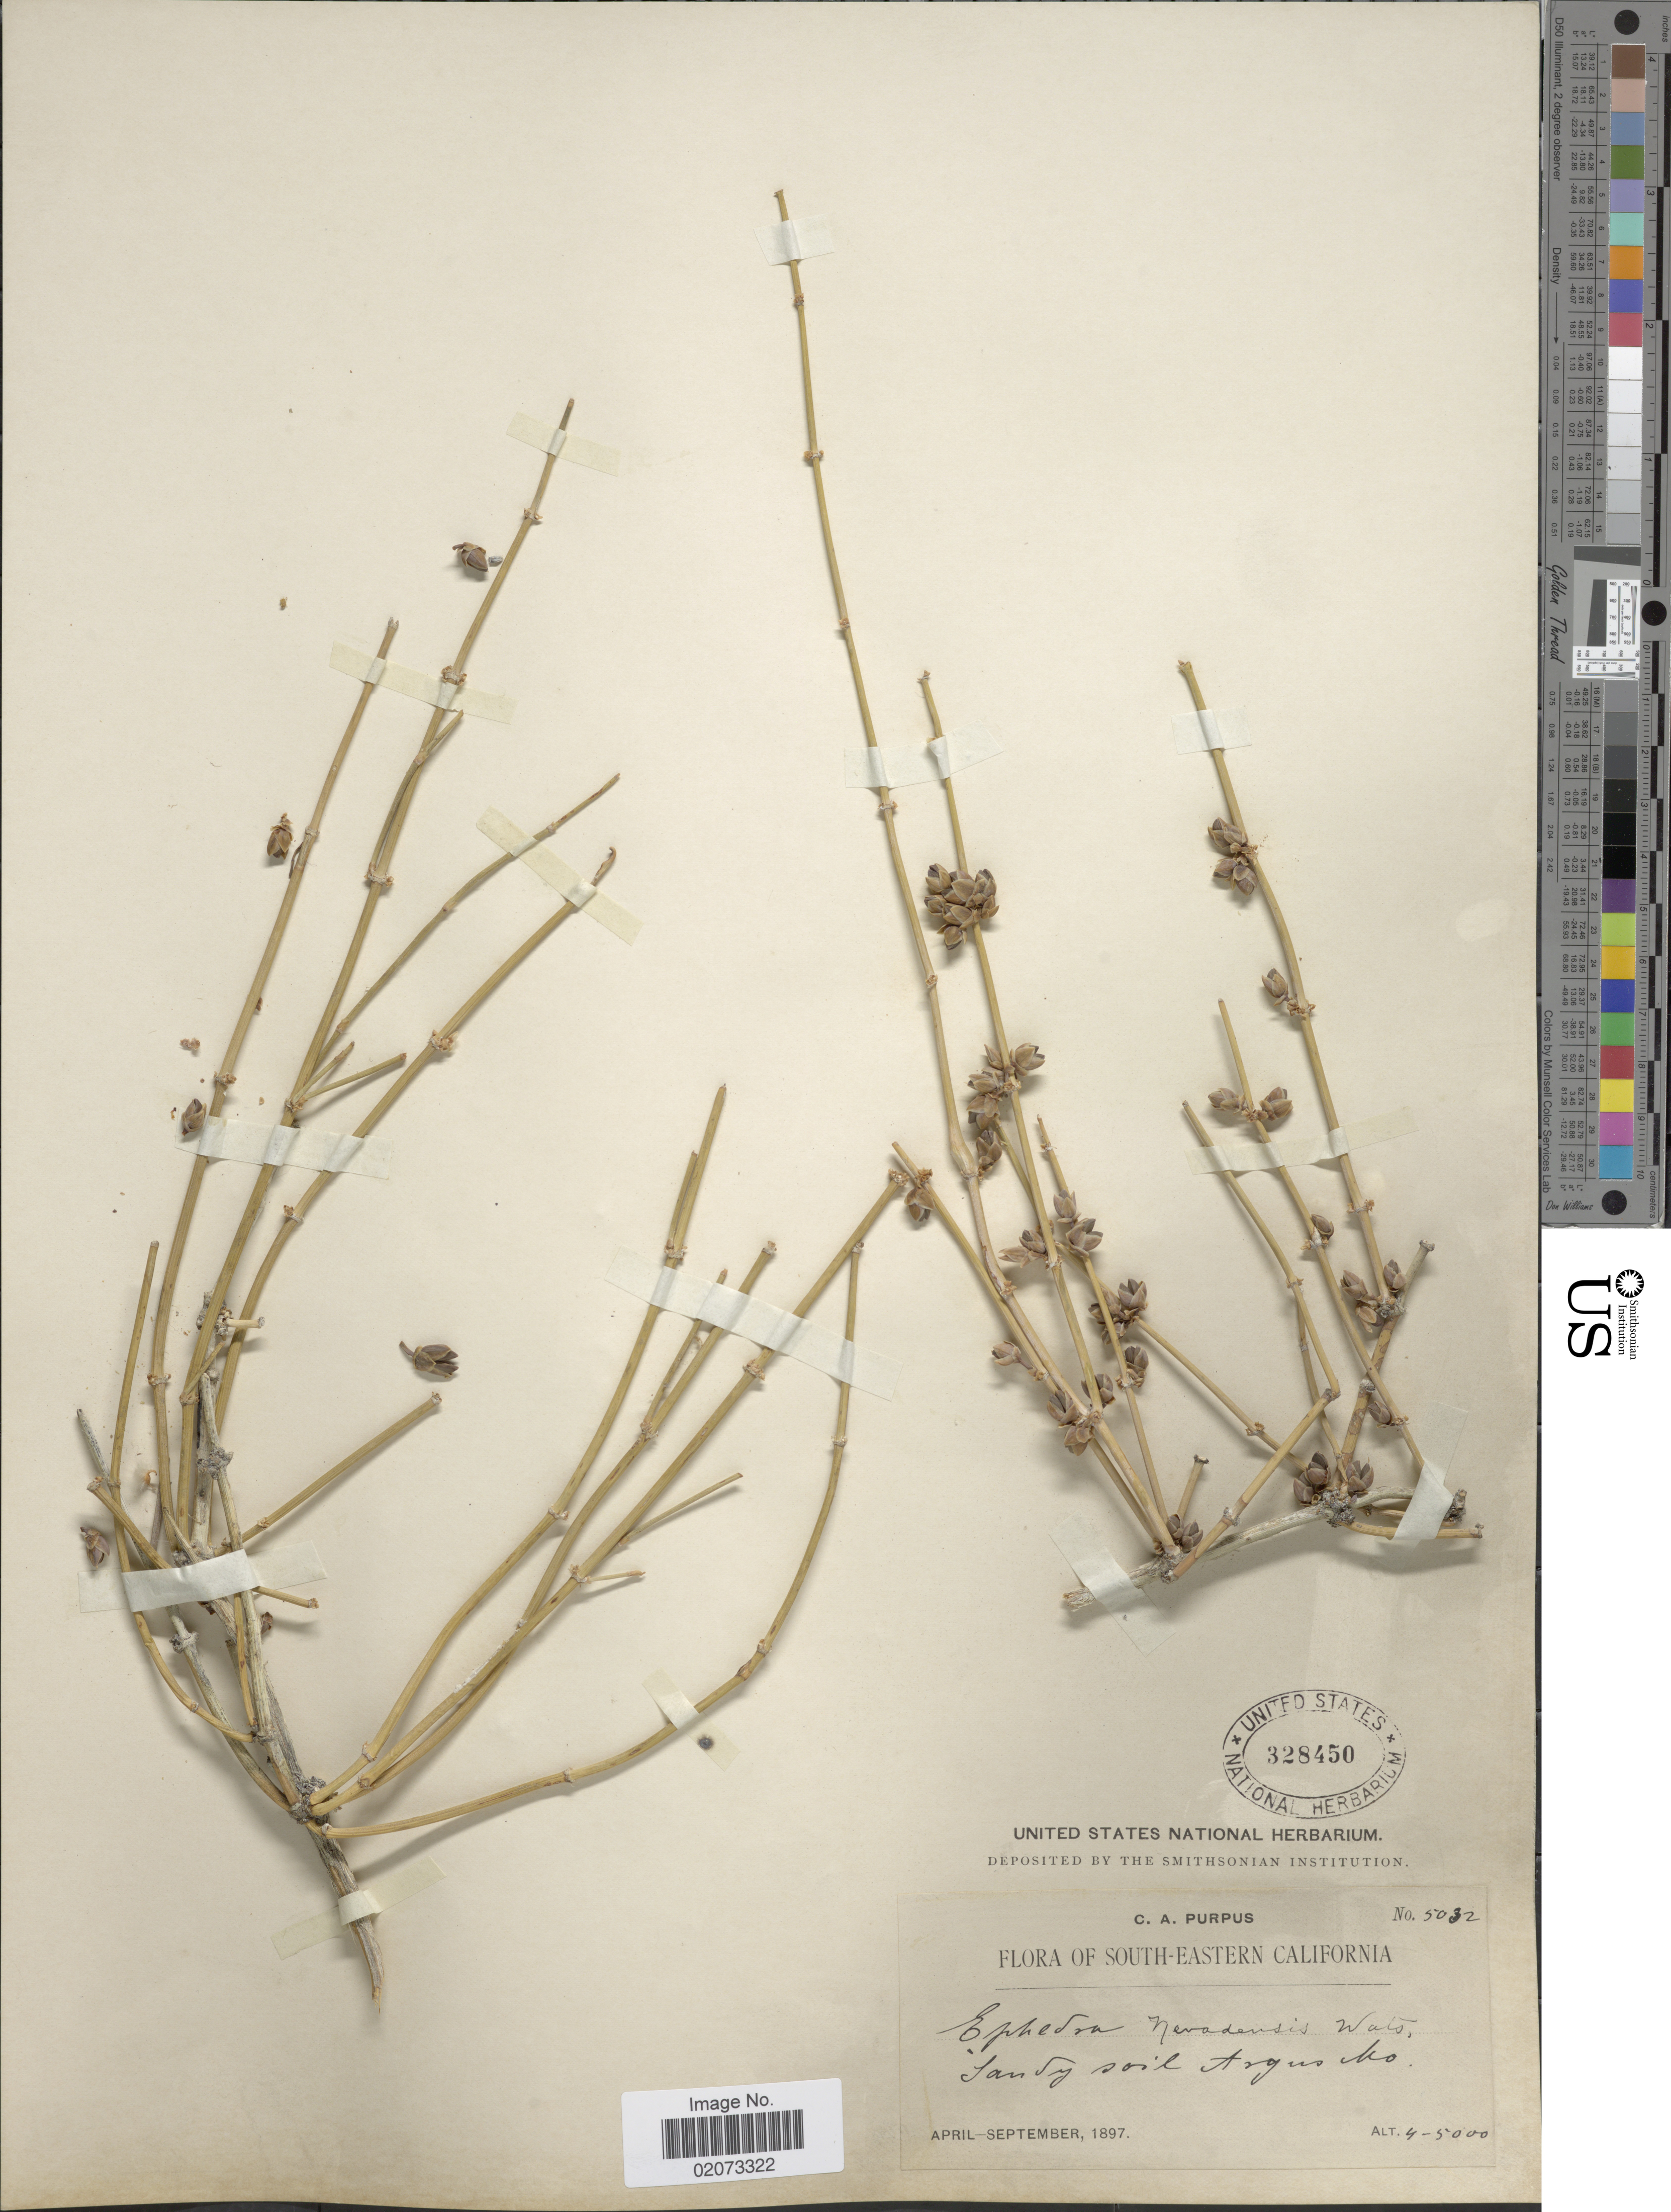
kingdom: Plantae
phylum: Tracheophyta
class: Gnetopsida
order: Ephedrales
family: Ephedraceae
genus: Ephedra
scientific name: Ephedra nevadensis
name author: S. Watson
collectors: C. A. Purpus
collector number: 5032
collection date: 1897-04/1897-09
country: United States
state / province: California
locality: South-eastern California. Sandy soil Argus Mo.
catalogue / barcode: US 328450